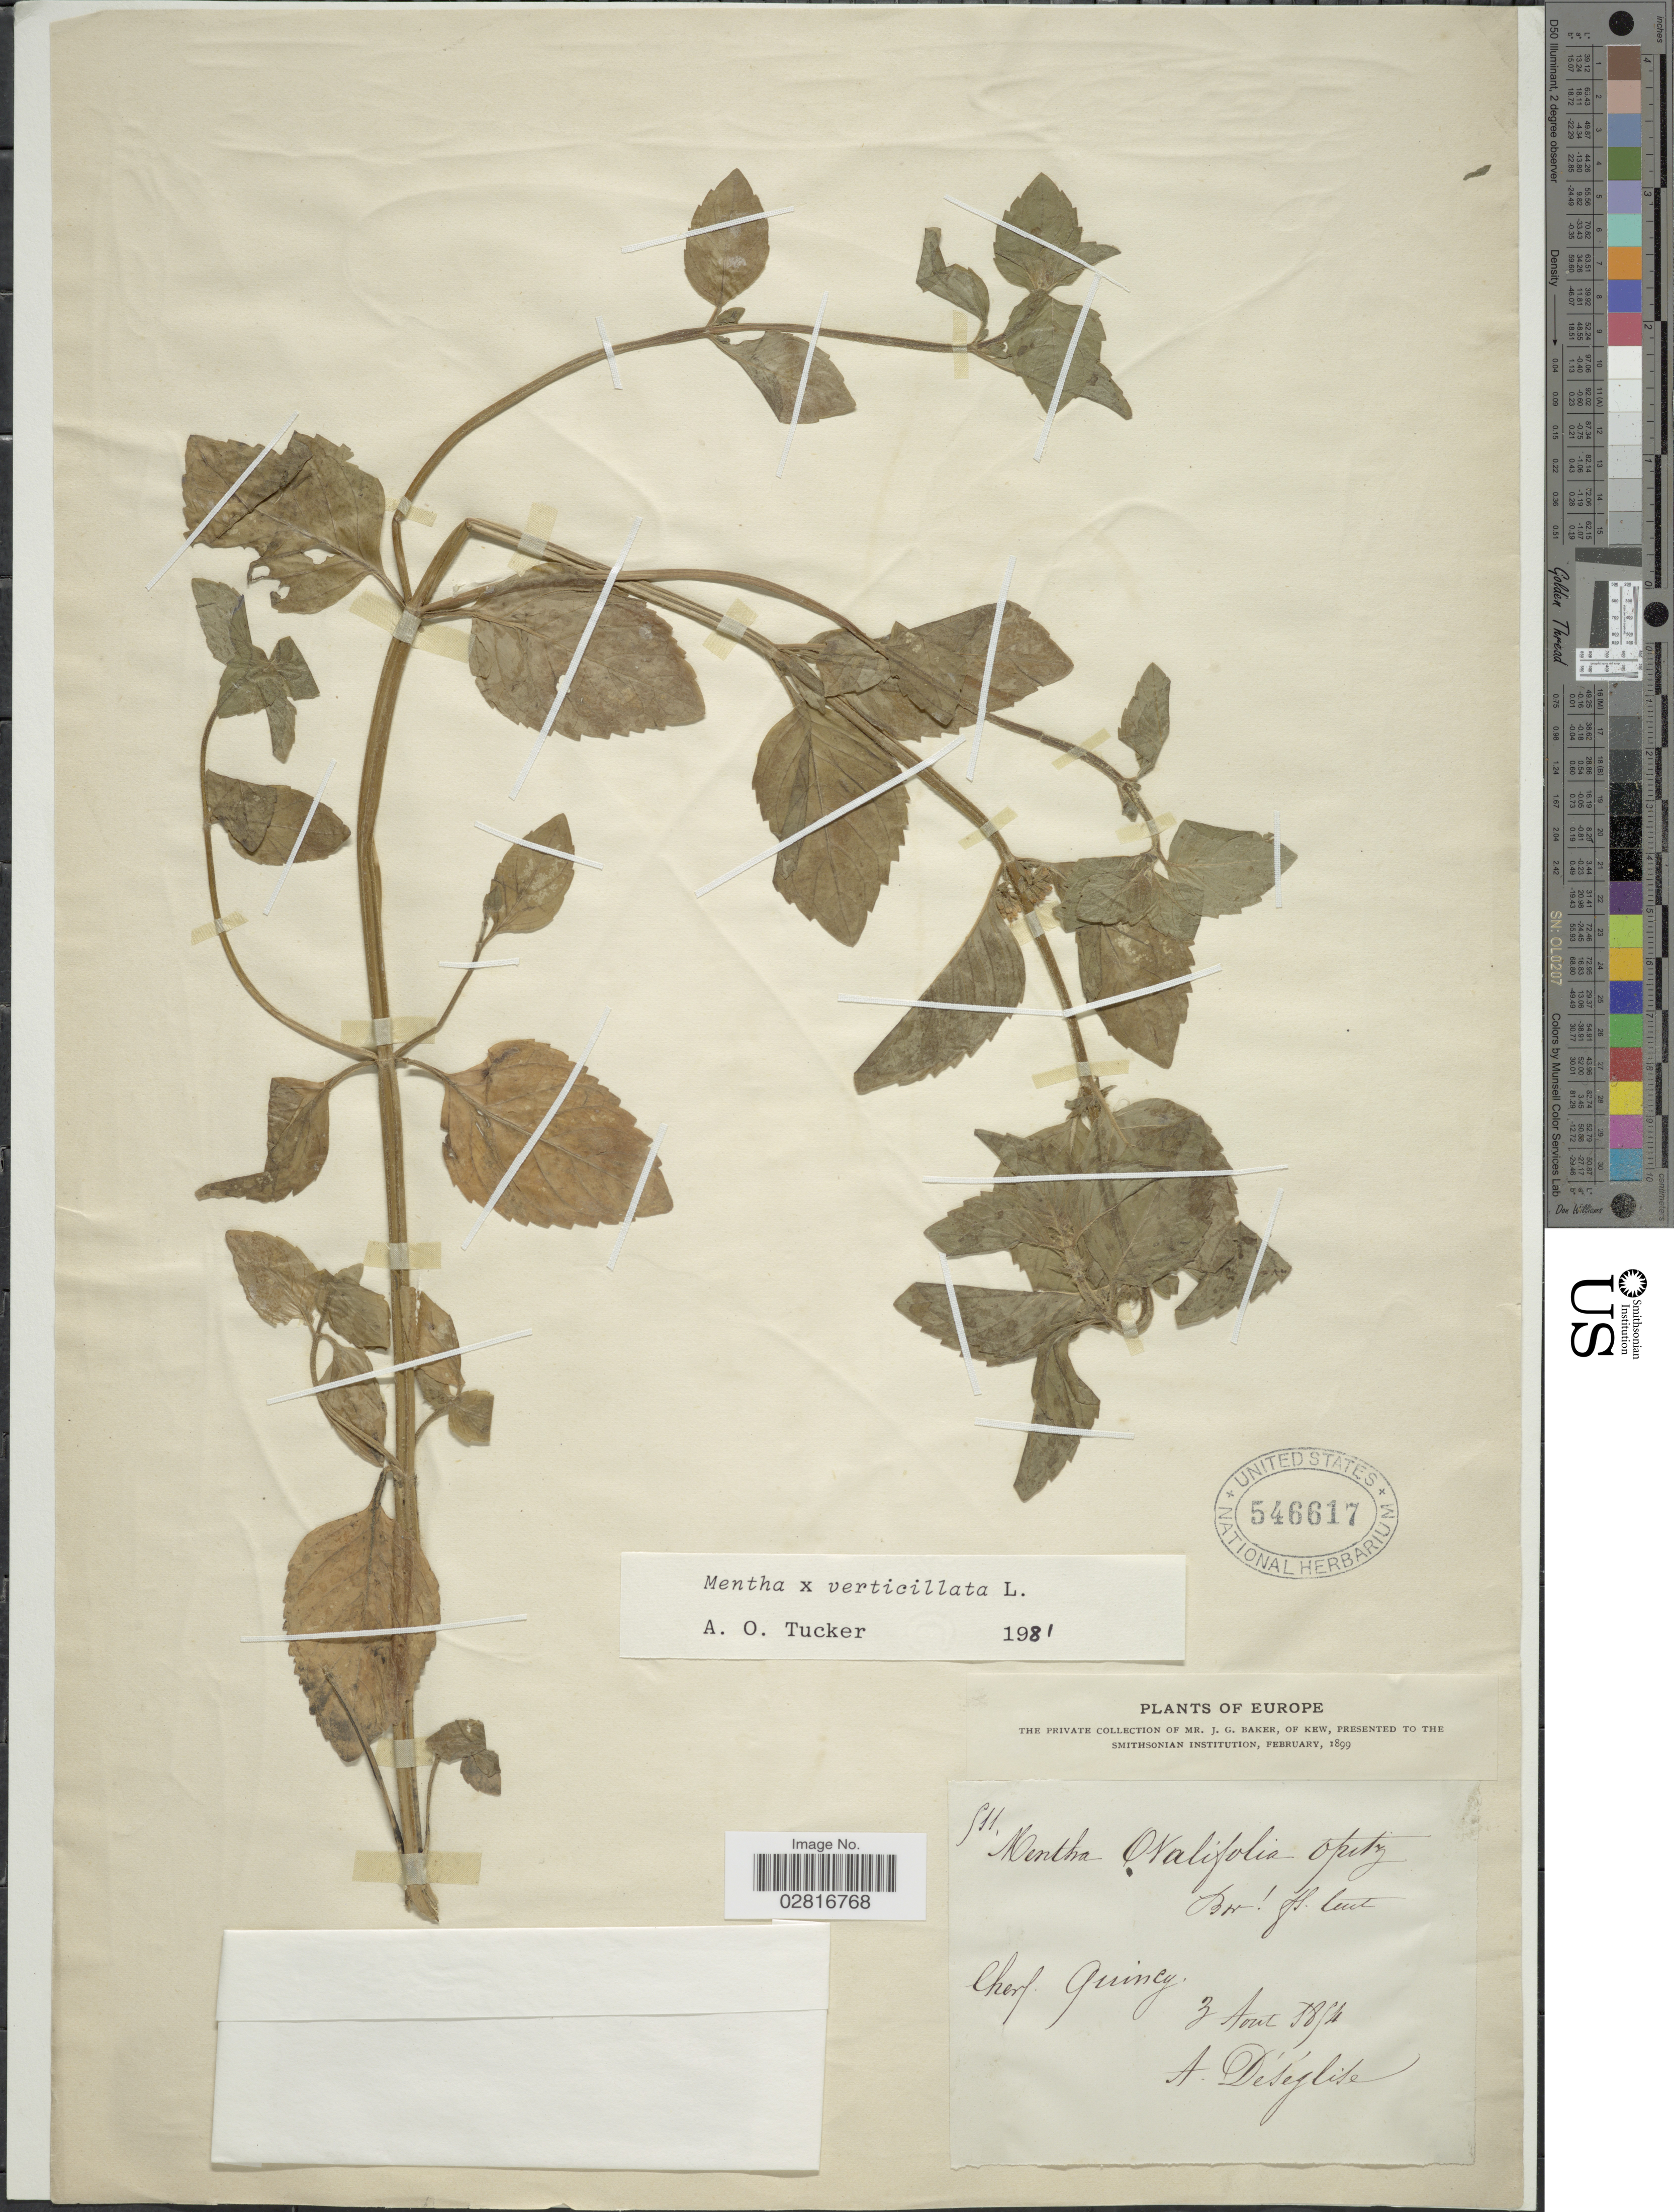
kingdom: Plantae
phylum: Tracheophyta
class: Magnoliopsida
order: Lamiales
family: Lamiaceae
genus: Mentha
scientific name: Mentha x verticillata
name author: L.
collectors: A. Desiglise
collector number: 511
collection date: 1854-08-03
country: France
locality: Cherf, Quincy. Europe.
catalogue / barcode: US 546617